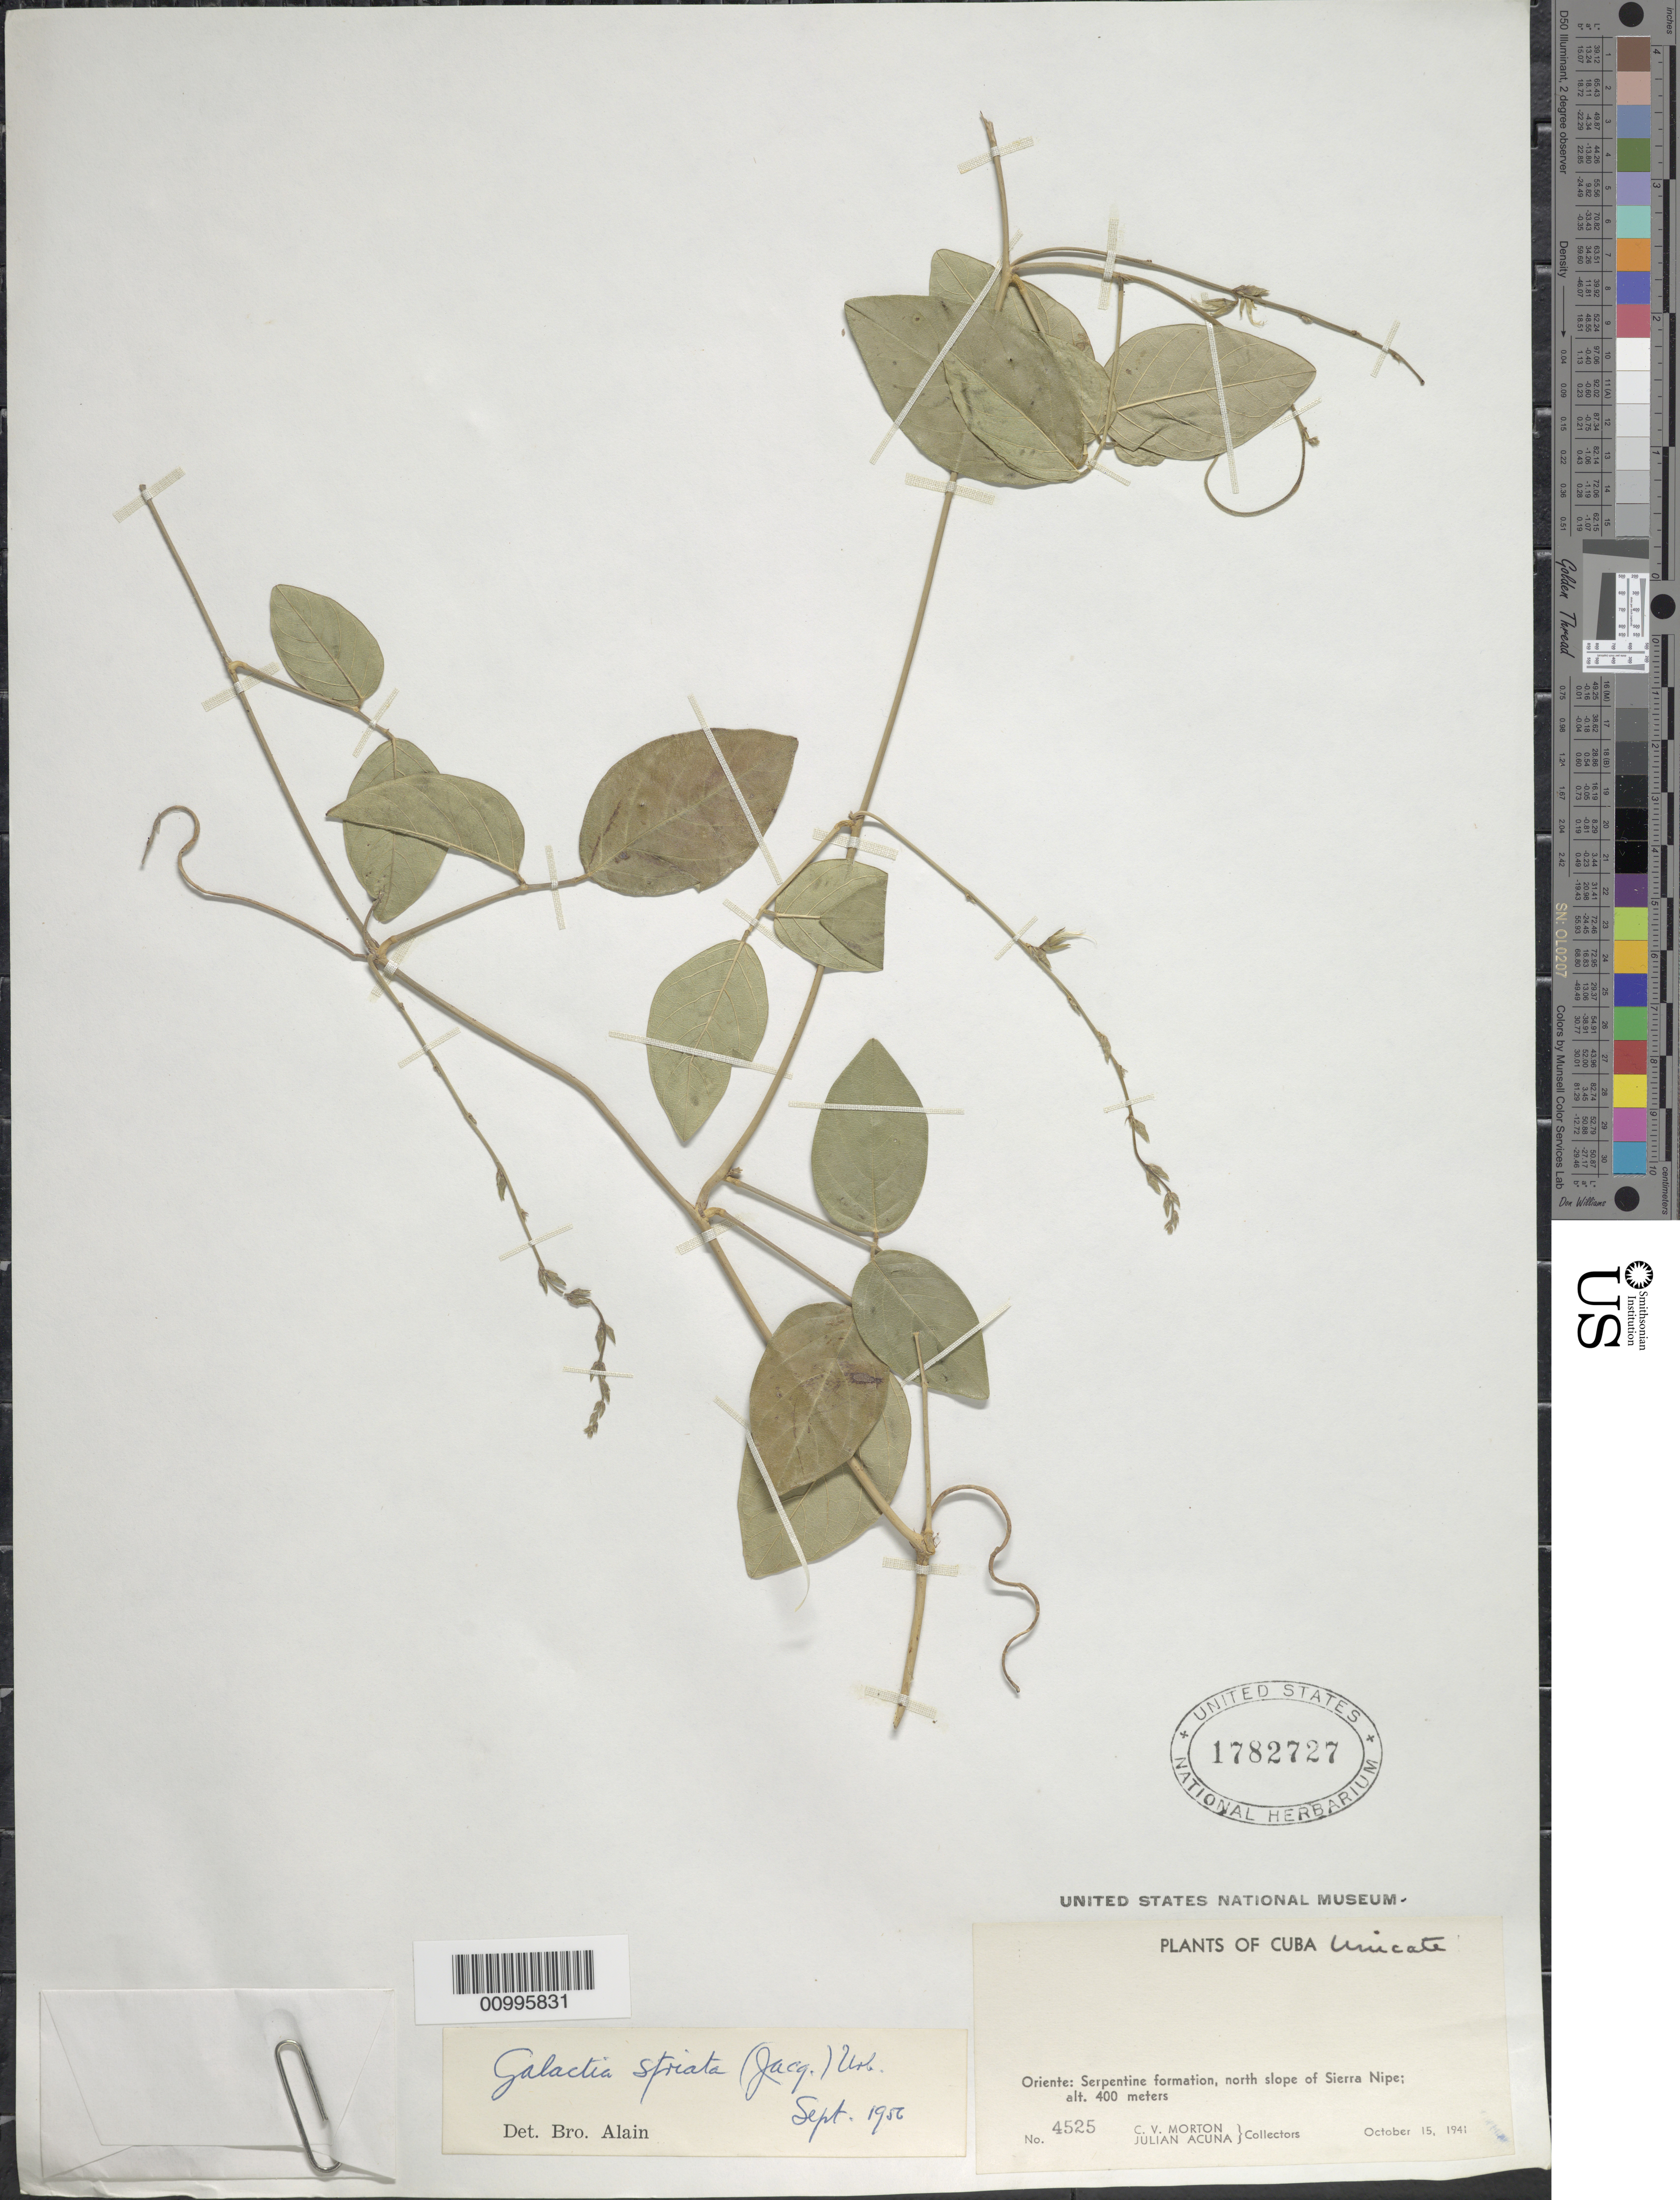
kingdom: Plantae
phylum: Tracheophyta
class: Magnoliopsida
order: Fabales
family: Fabaceae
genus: Galactia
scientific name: Galactia striata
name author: (Jacq.) Urb.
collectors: C. V. Morton & J. Acuña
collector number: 4525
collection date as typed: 15 Oct 1941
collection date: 1941-10-15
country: Cuba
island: Cuba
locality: Serpintine formation, N slope of Sierra Nipe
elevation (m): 400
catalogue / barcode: US 1782727